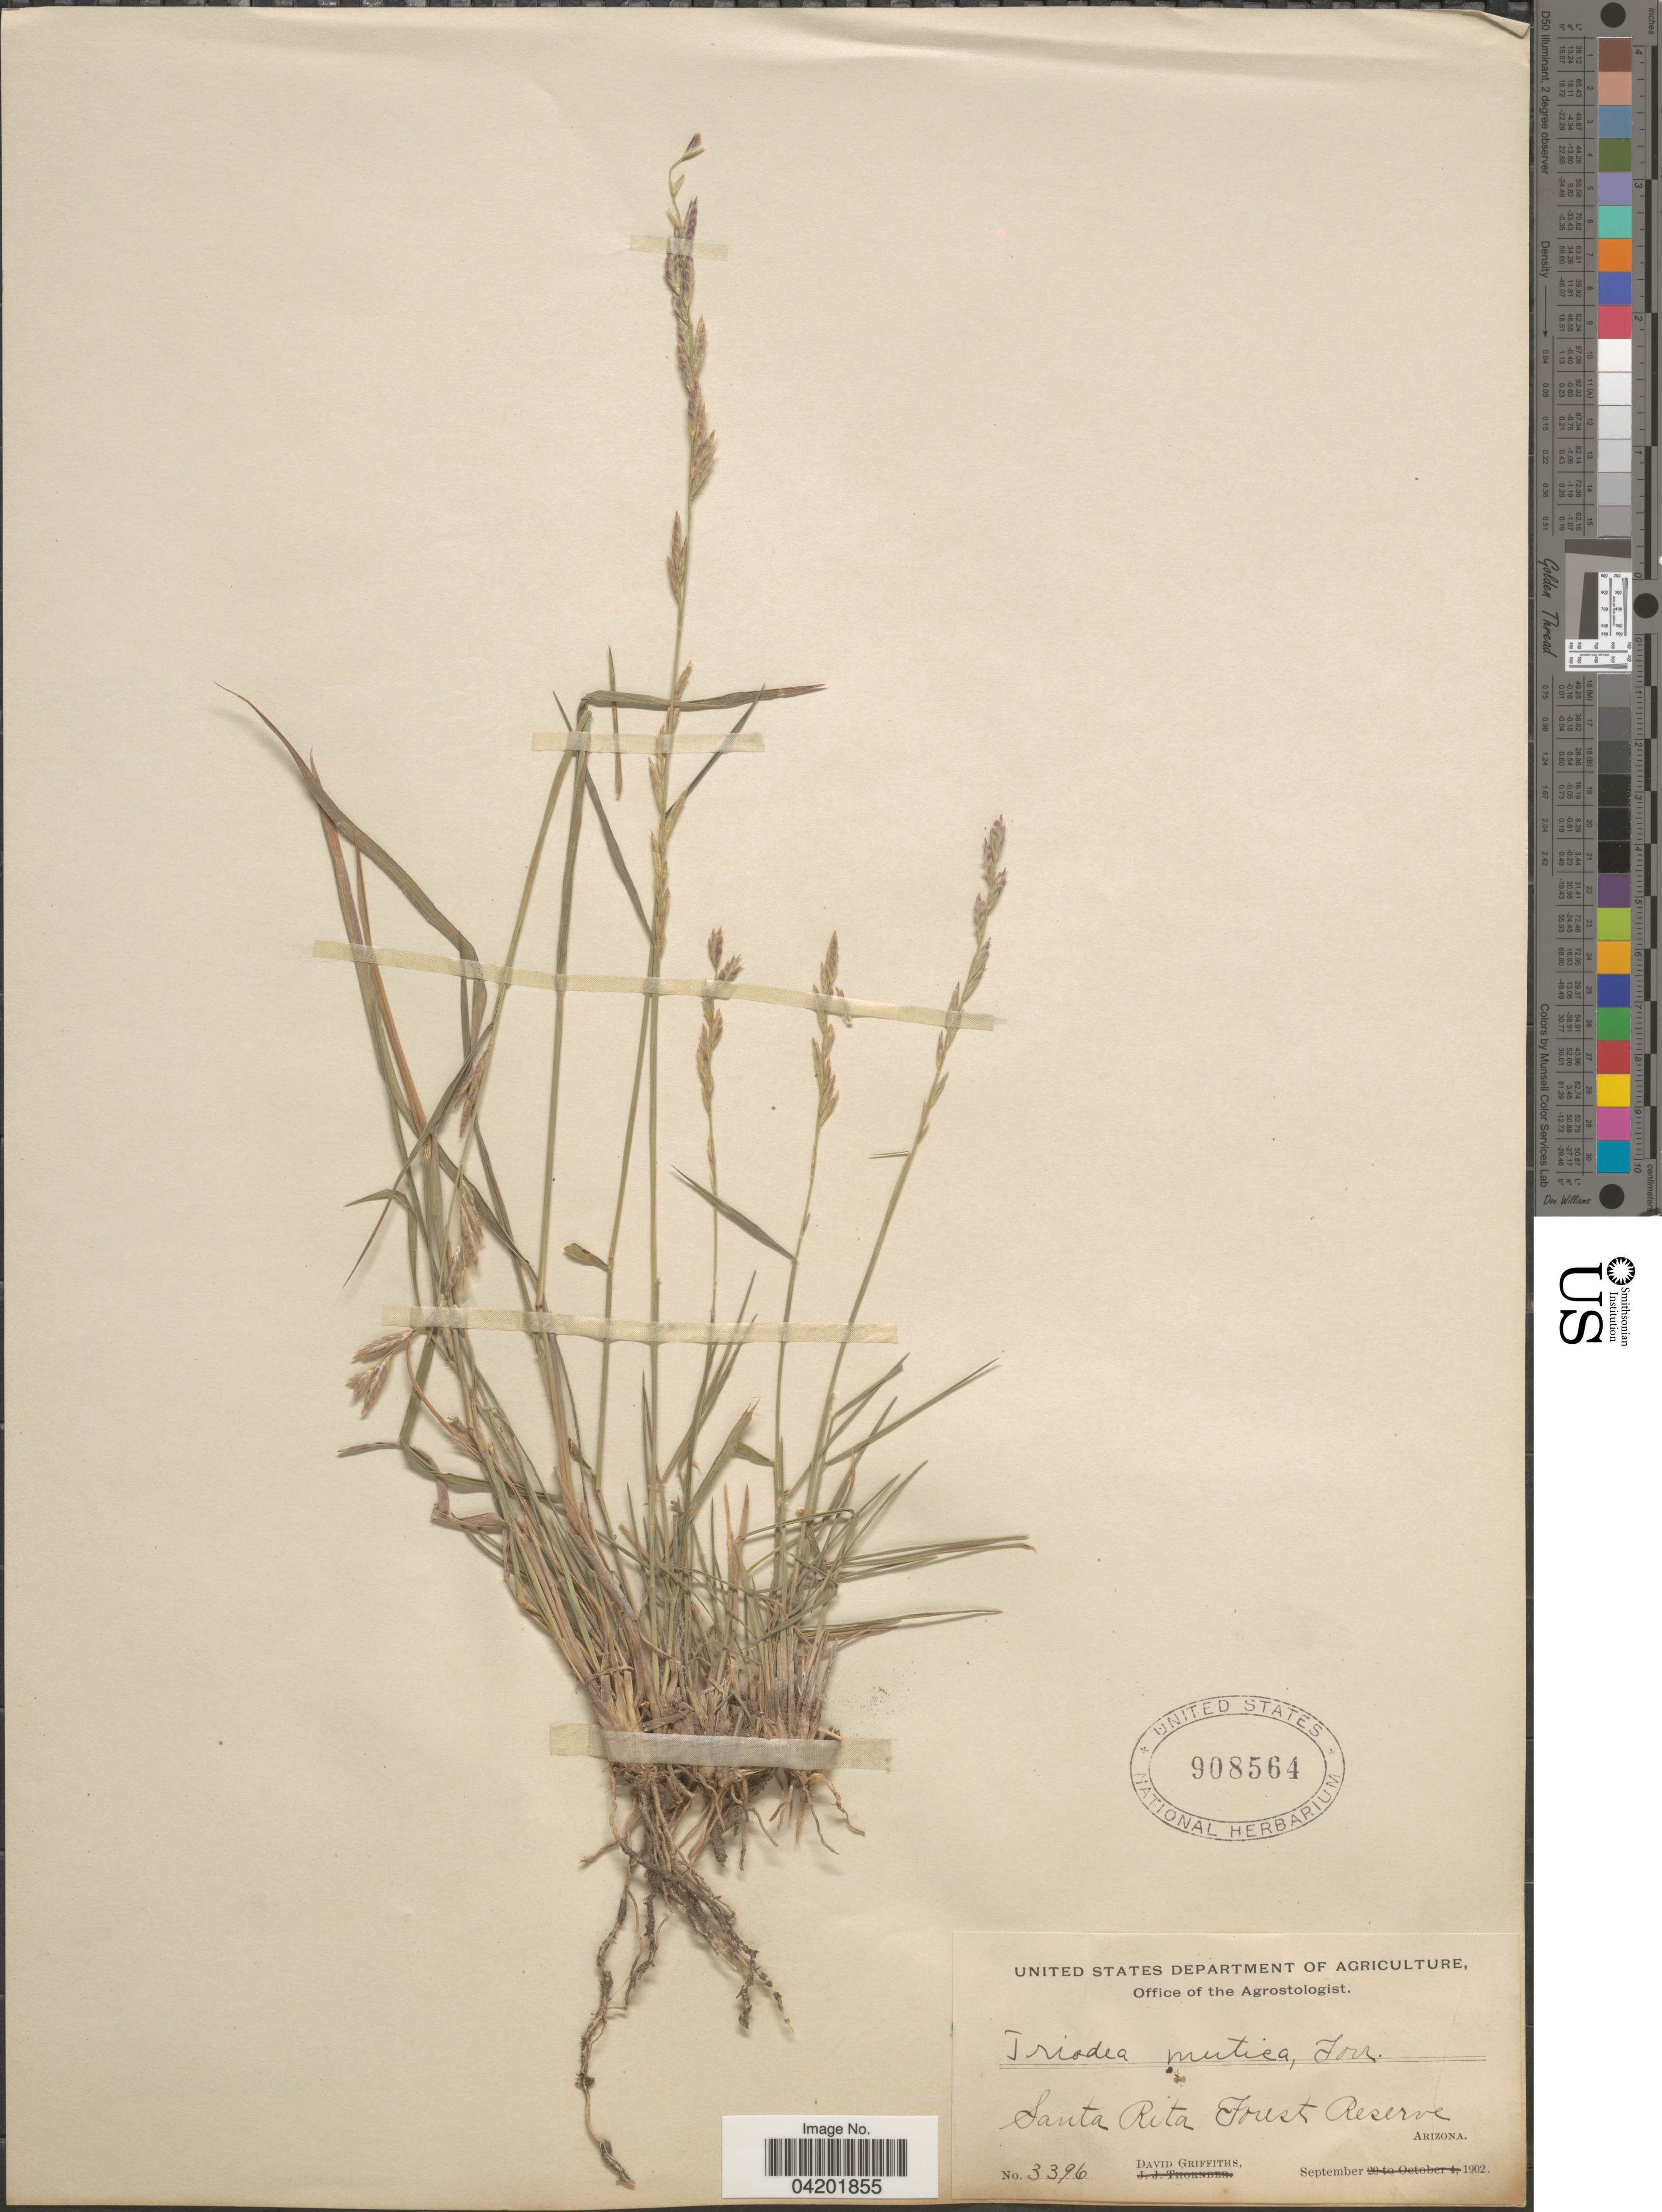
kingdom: Plantae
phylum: Tracheophyta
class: Liliopsida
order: Poales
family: Poaceae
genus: Tridentopsis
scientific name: Tridentopsis mutica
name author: (Torr.) P.M. Peterson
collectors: D. Griffiths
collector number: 3396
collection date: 1902-09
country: United States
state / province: Arizona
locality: Santa Rita Forest Reserve.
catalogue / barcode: US 908564